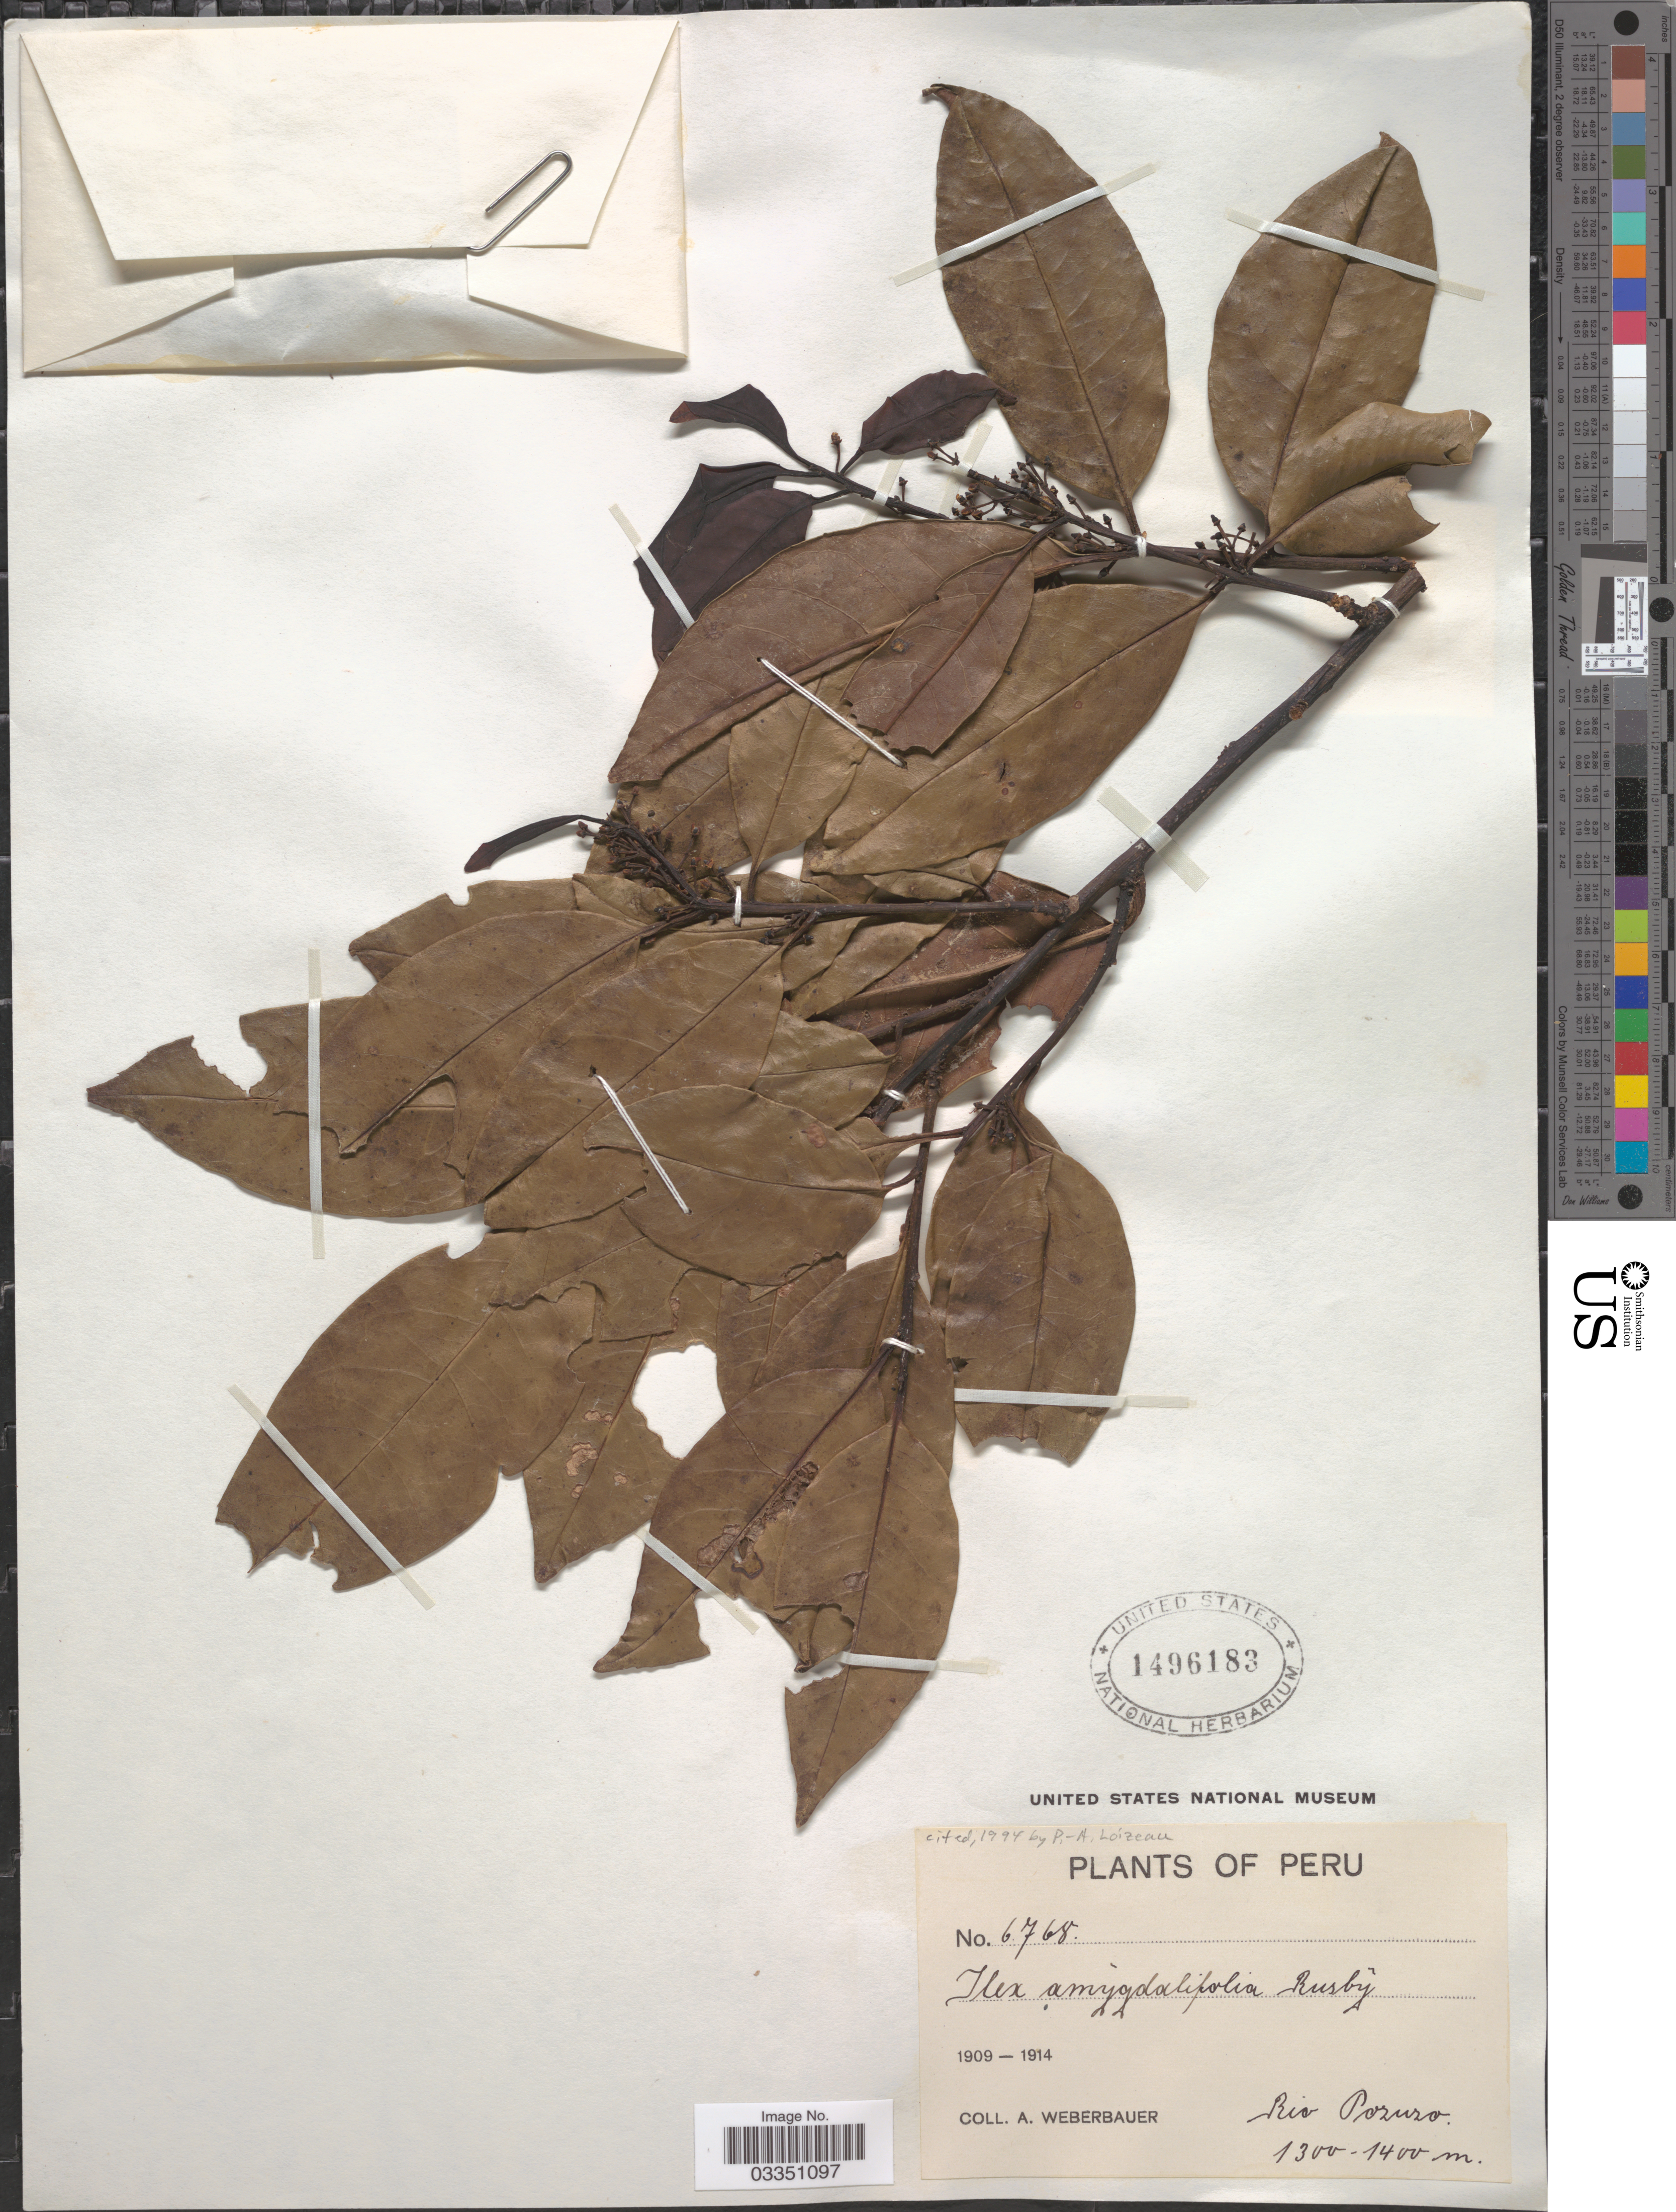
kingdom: Plantae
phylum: Tracheophyta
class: Magnoliopsida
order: Aquifoliales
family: Aquifoliaceae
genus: Ilex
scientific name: Ilex amygdalifolia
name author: Rusby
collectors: A. Weberbauer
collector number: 6768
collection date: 1909/1914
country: Peru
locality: Rio Pozuzo.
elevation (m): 1300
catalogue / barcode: US 1496183